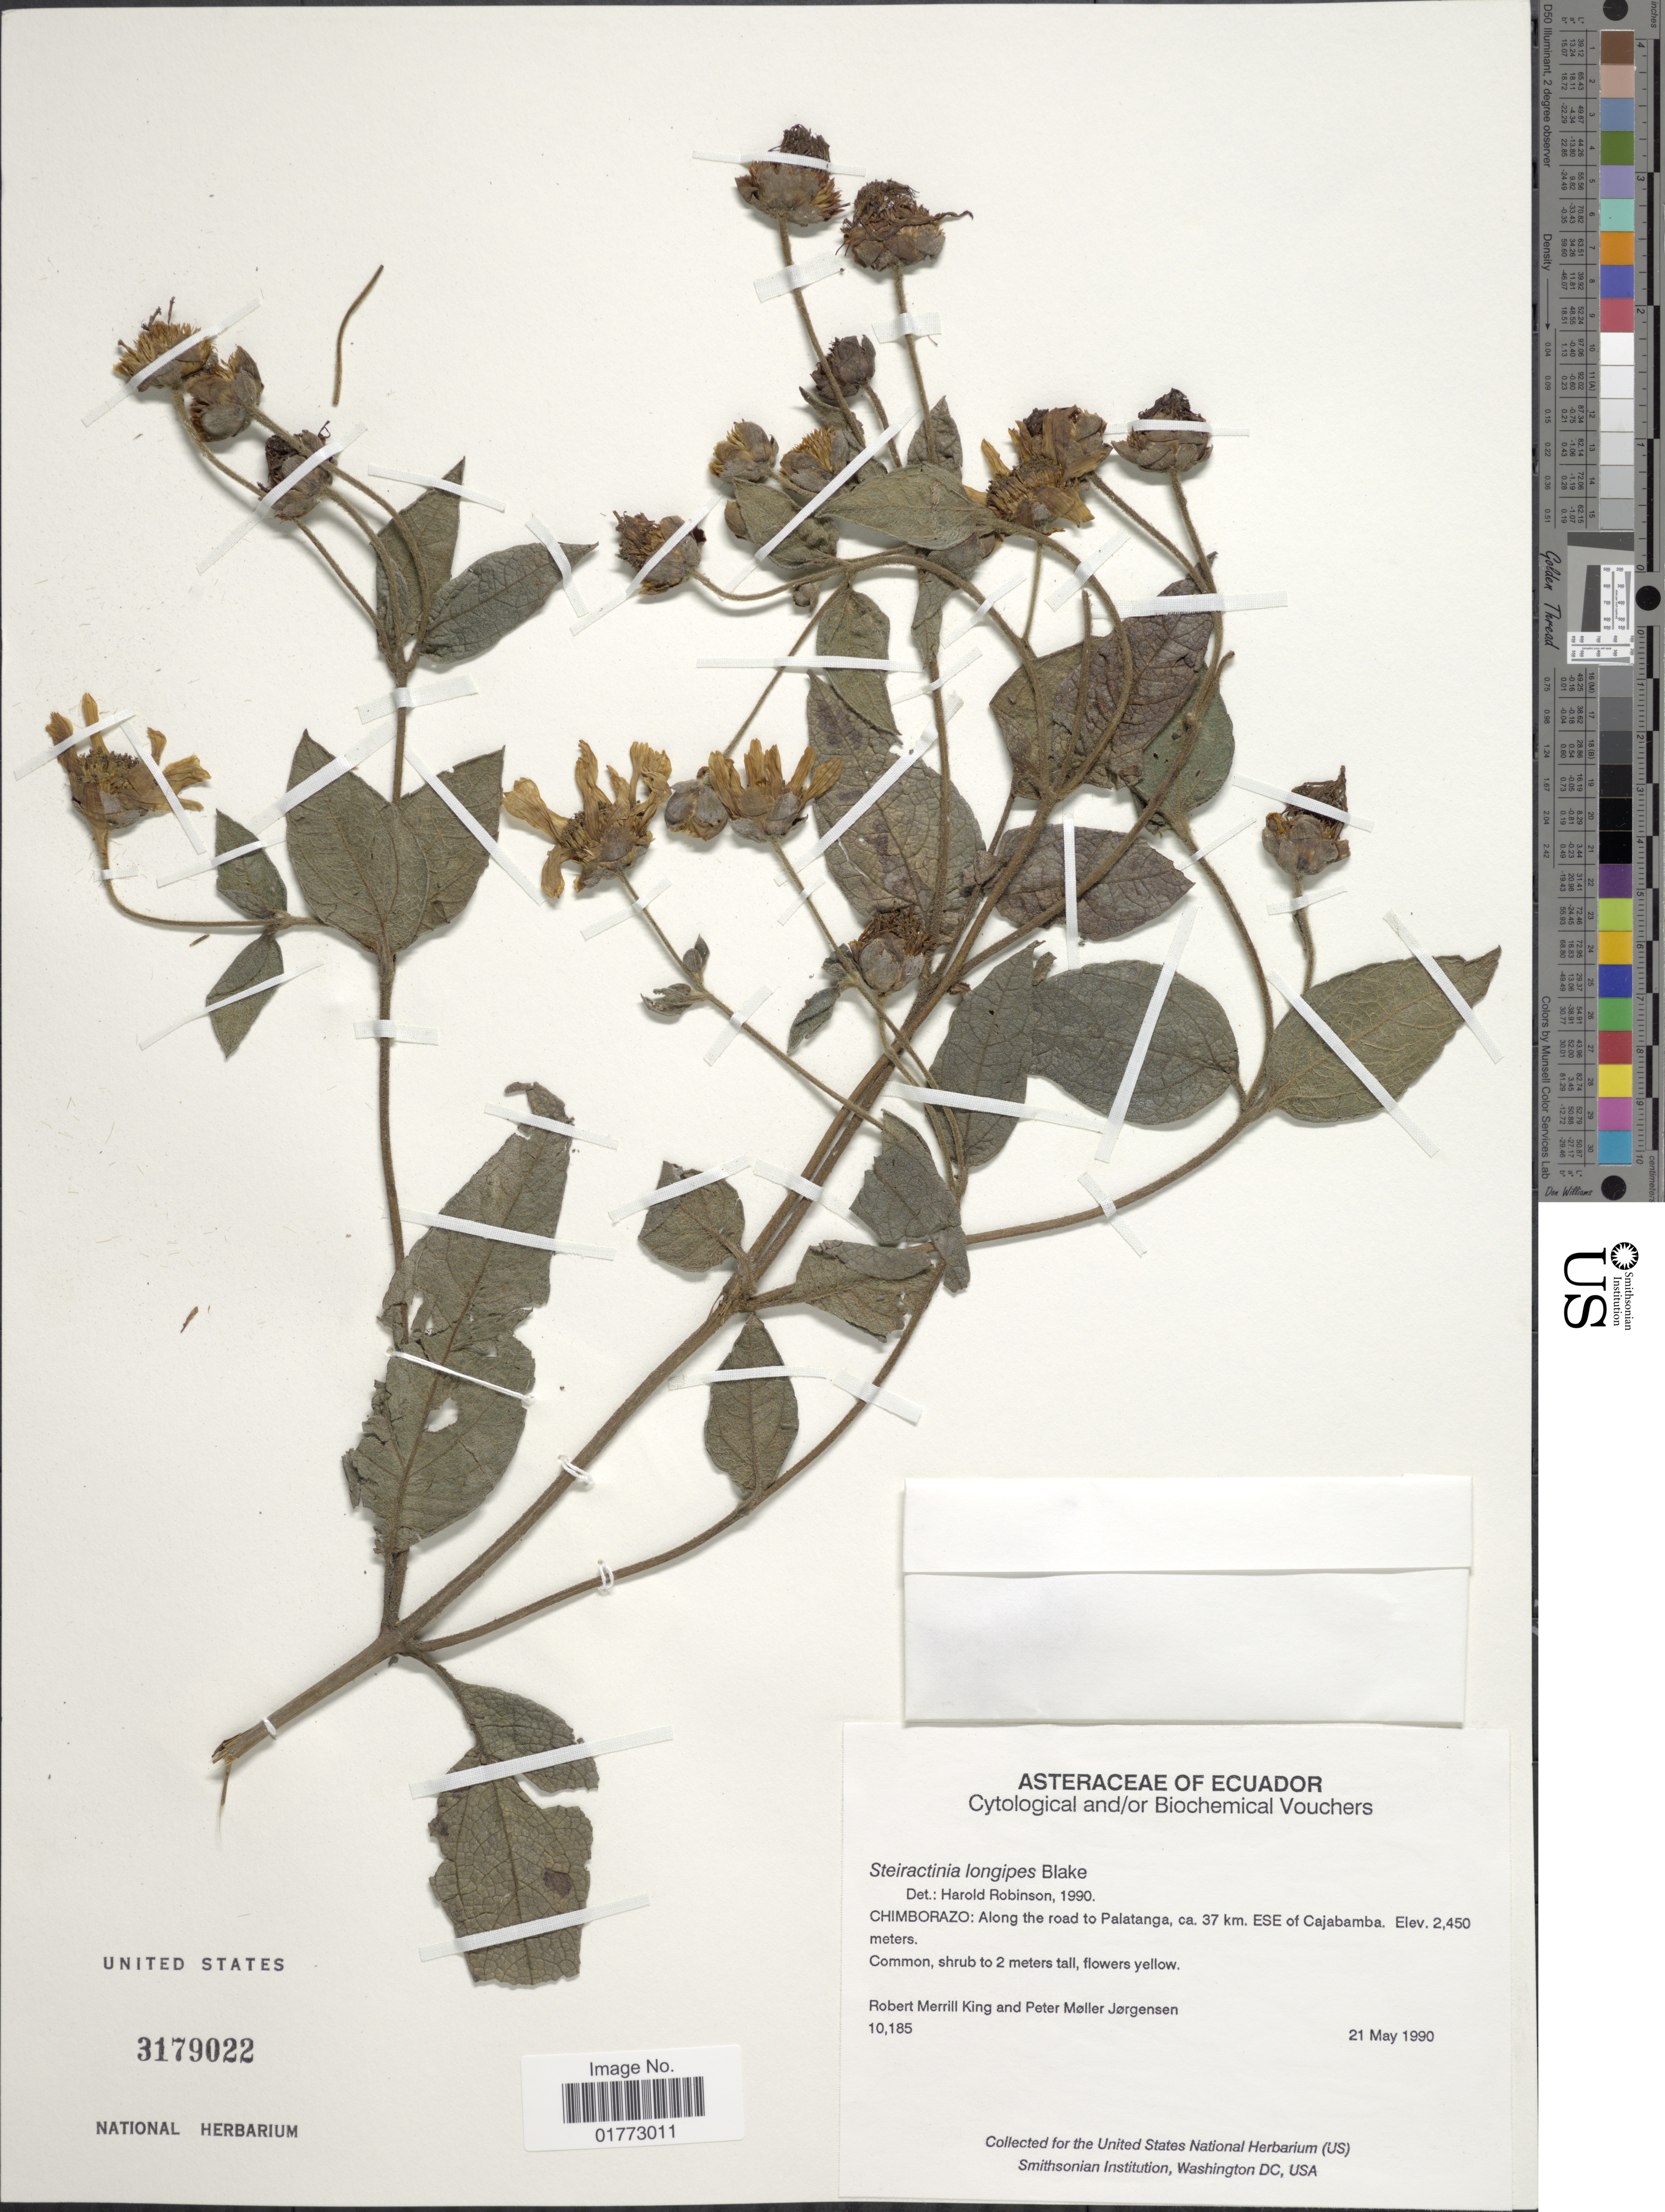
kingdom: Plantae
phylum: Tracheophyta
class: Magnoliopsida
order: Asterales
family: Asteraceae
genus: Steiractinia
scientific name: Steiractinia longipes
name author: S.F. Blake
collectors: R. M. King & P. M. Jørgensen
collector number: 10185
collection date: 1990-05-21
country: Ecuador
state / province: Chimborazo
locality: Along the road to Palantanga, ca. 37 km ESE of Cajabamba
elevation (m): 2450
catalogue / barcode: US 3179022